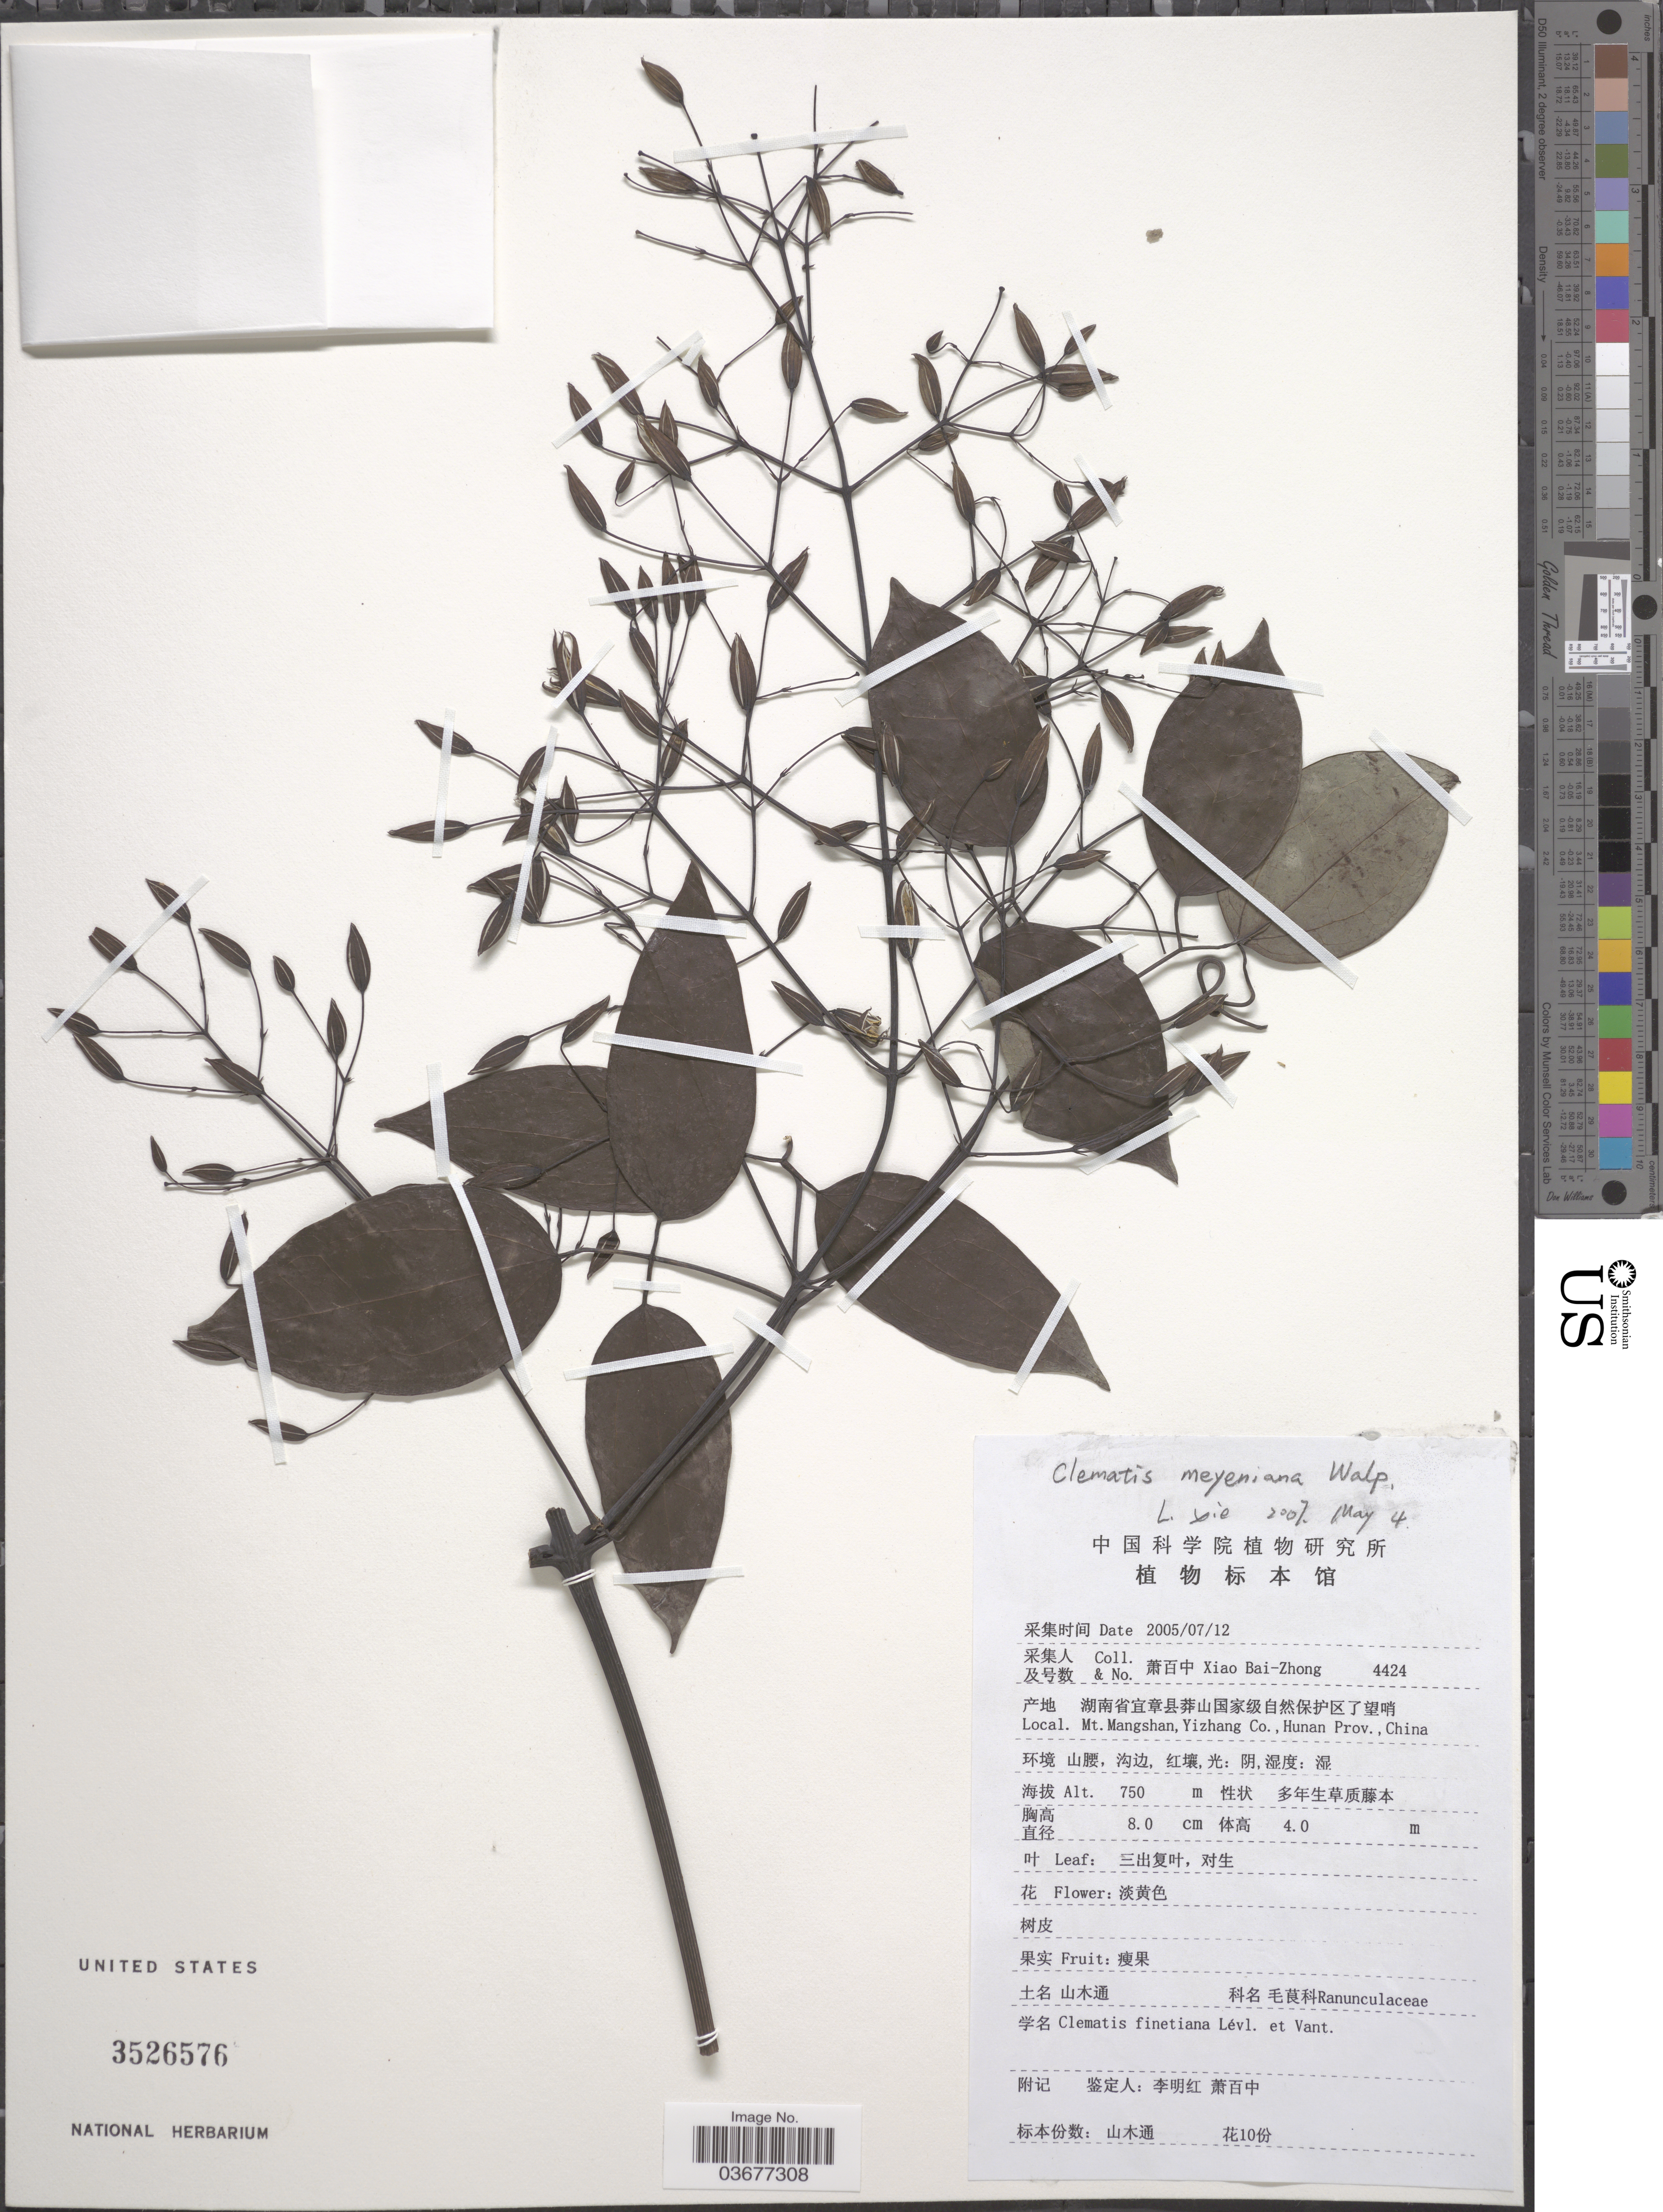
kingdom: Plantae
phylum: Tracheophyta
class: Magnoliopsida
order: Ranunculales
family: Ranunculaceae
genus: Clematis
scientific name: Clematis meyeniana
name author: Walp.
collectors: B. Z. Xiao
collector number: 4424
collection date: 2005-07-12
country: China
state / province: Hunan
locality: Mt. Mangshan Yizhang Co.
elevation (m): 750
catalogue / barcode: US 3526576